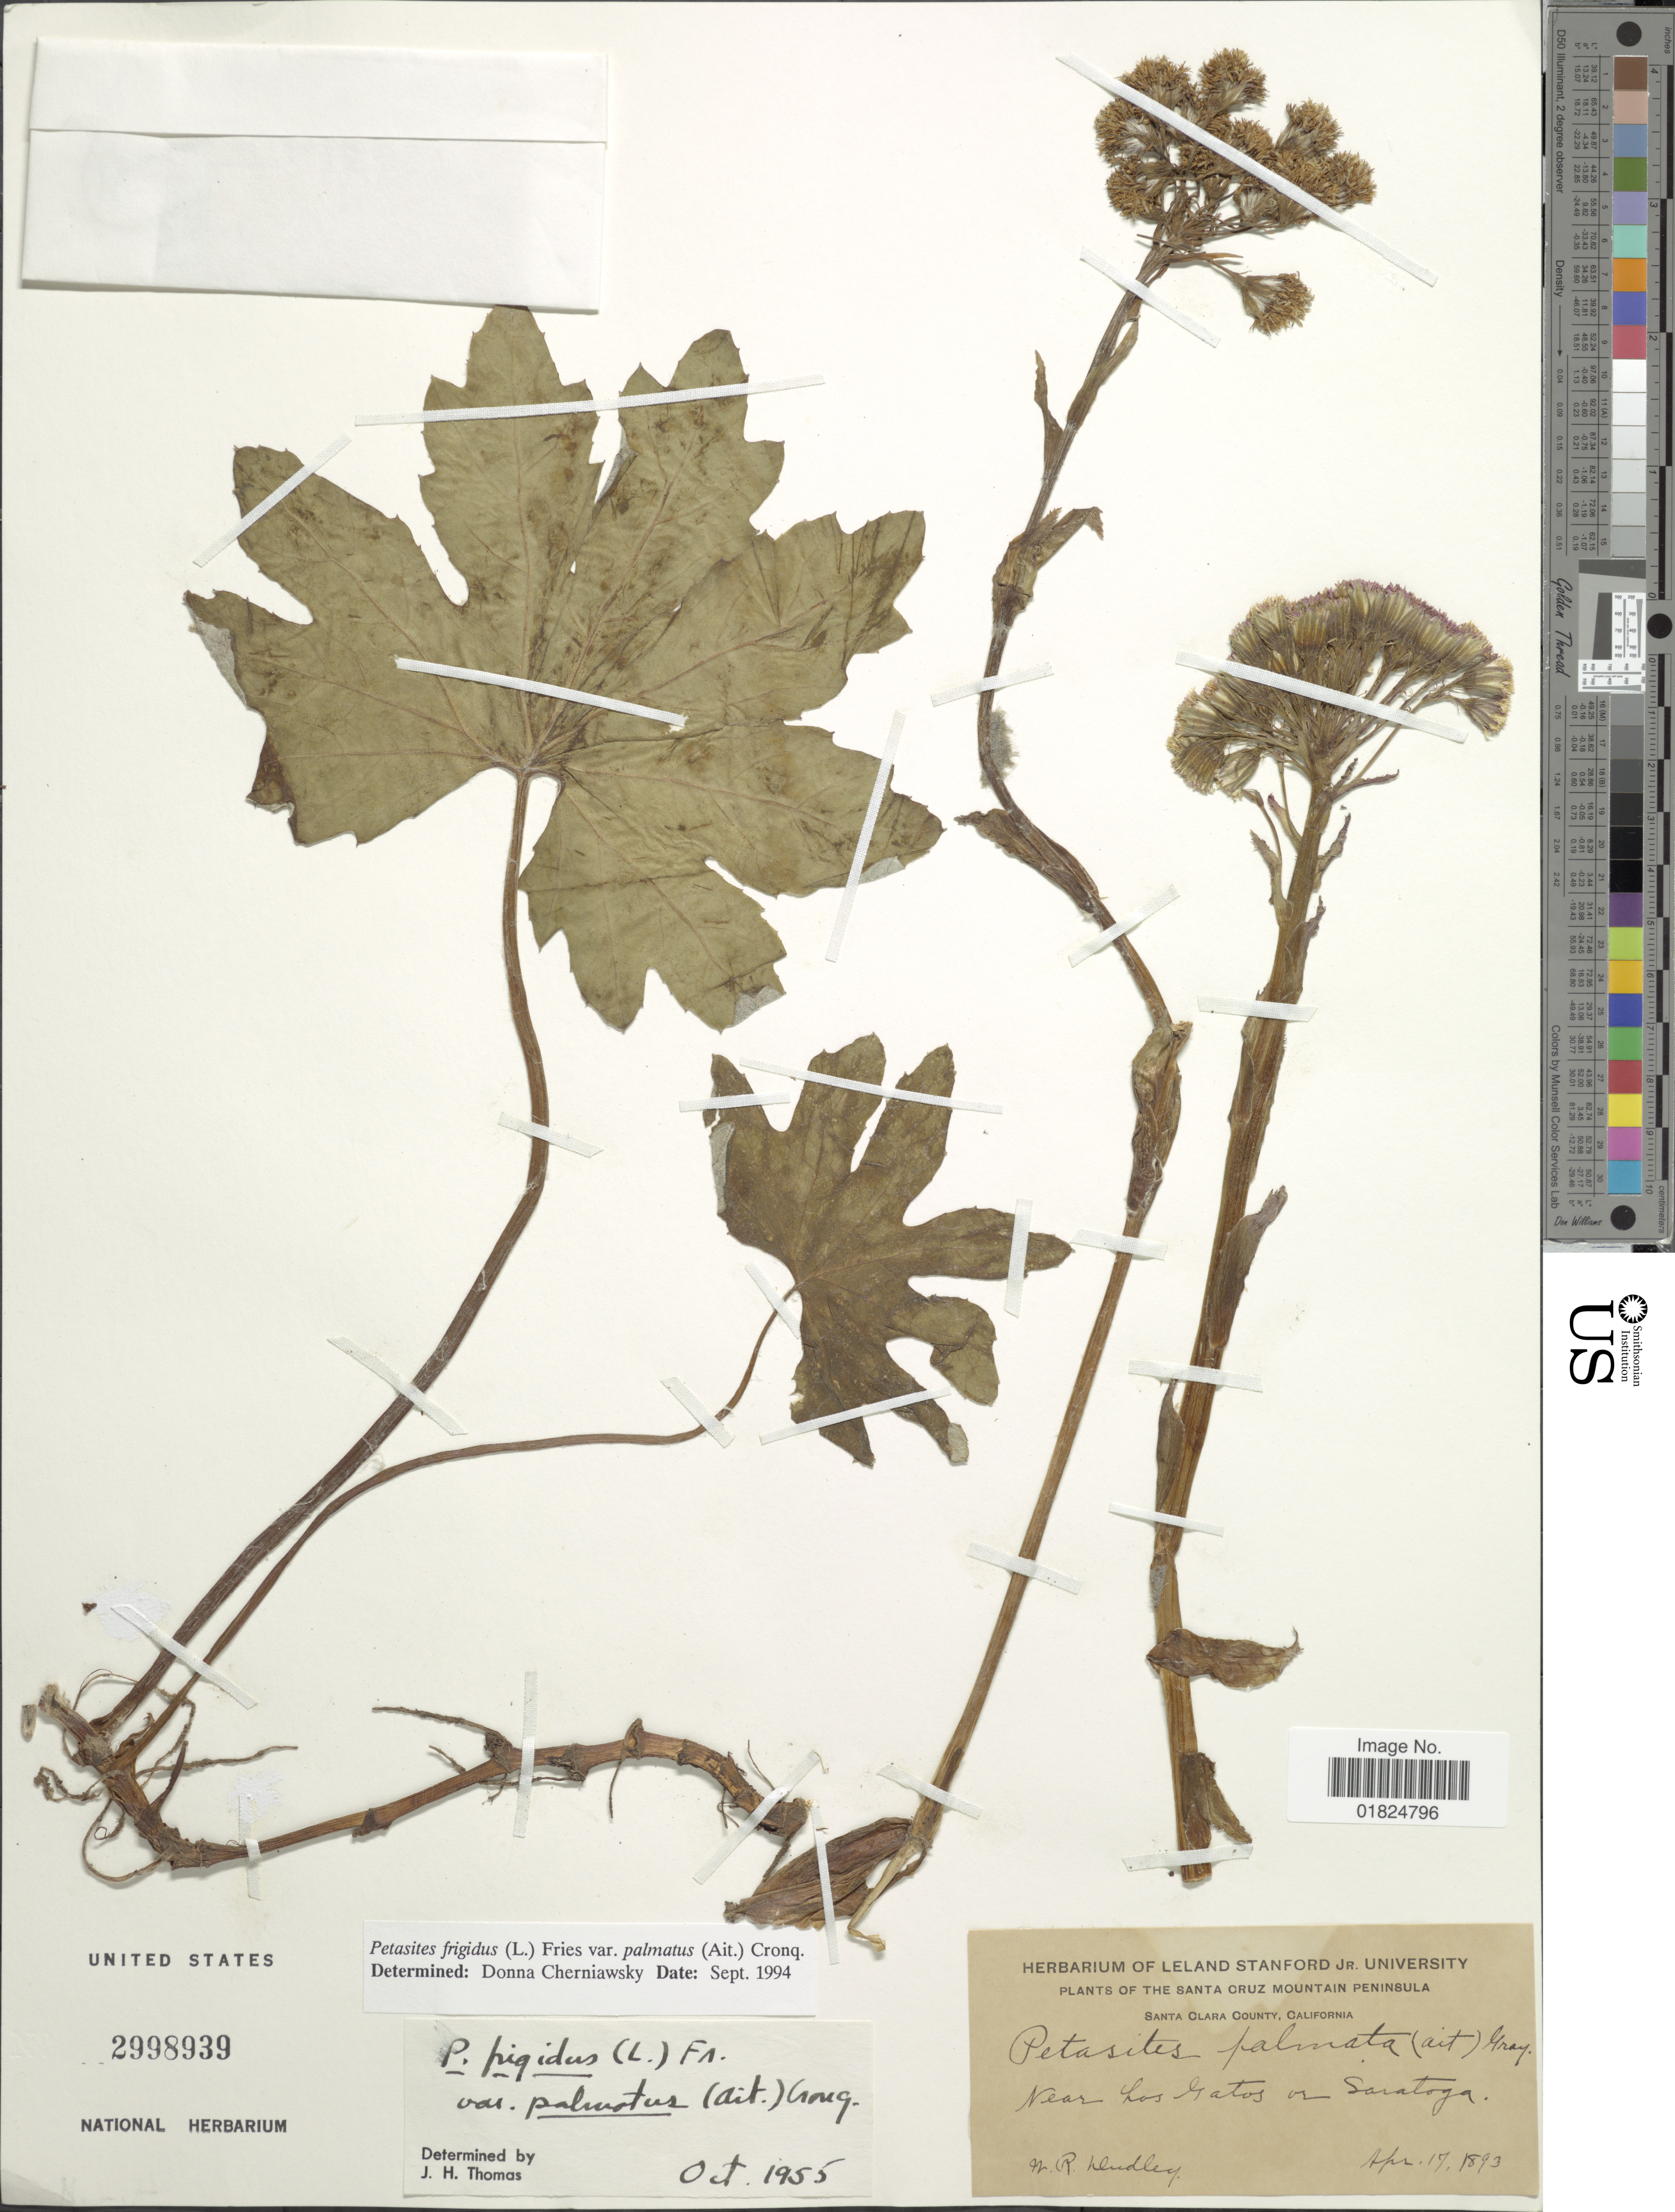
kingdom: Plantae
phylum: Tracheophyta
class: Magnoliopsida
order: Asterales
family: Asteraceae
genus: Petasites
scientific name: Petasites frigidus var. palmatus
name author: (Aiton) Cody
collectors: W. Hludley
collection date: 1893-04-17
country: United States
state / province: California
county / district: Santa Clara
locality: The Santa Cruz Mountain Peninsula. Santa Clara County, California. Neas Los Gatos or Saratoga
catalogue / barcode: US 2998939